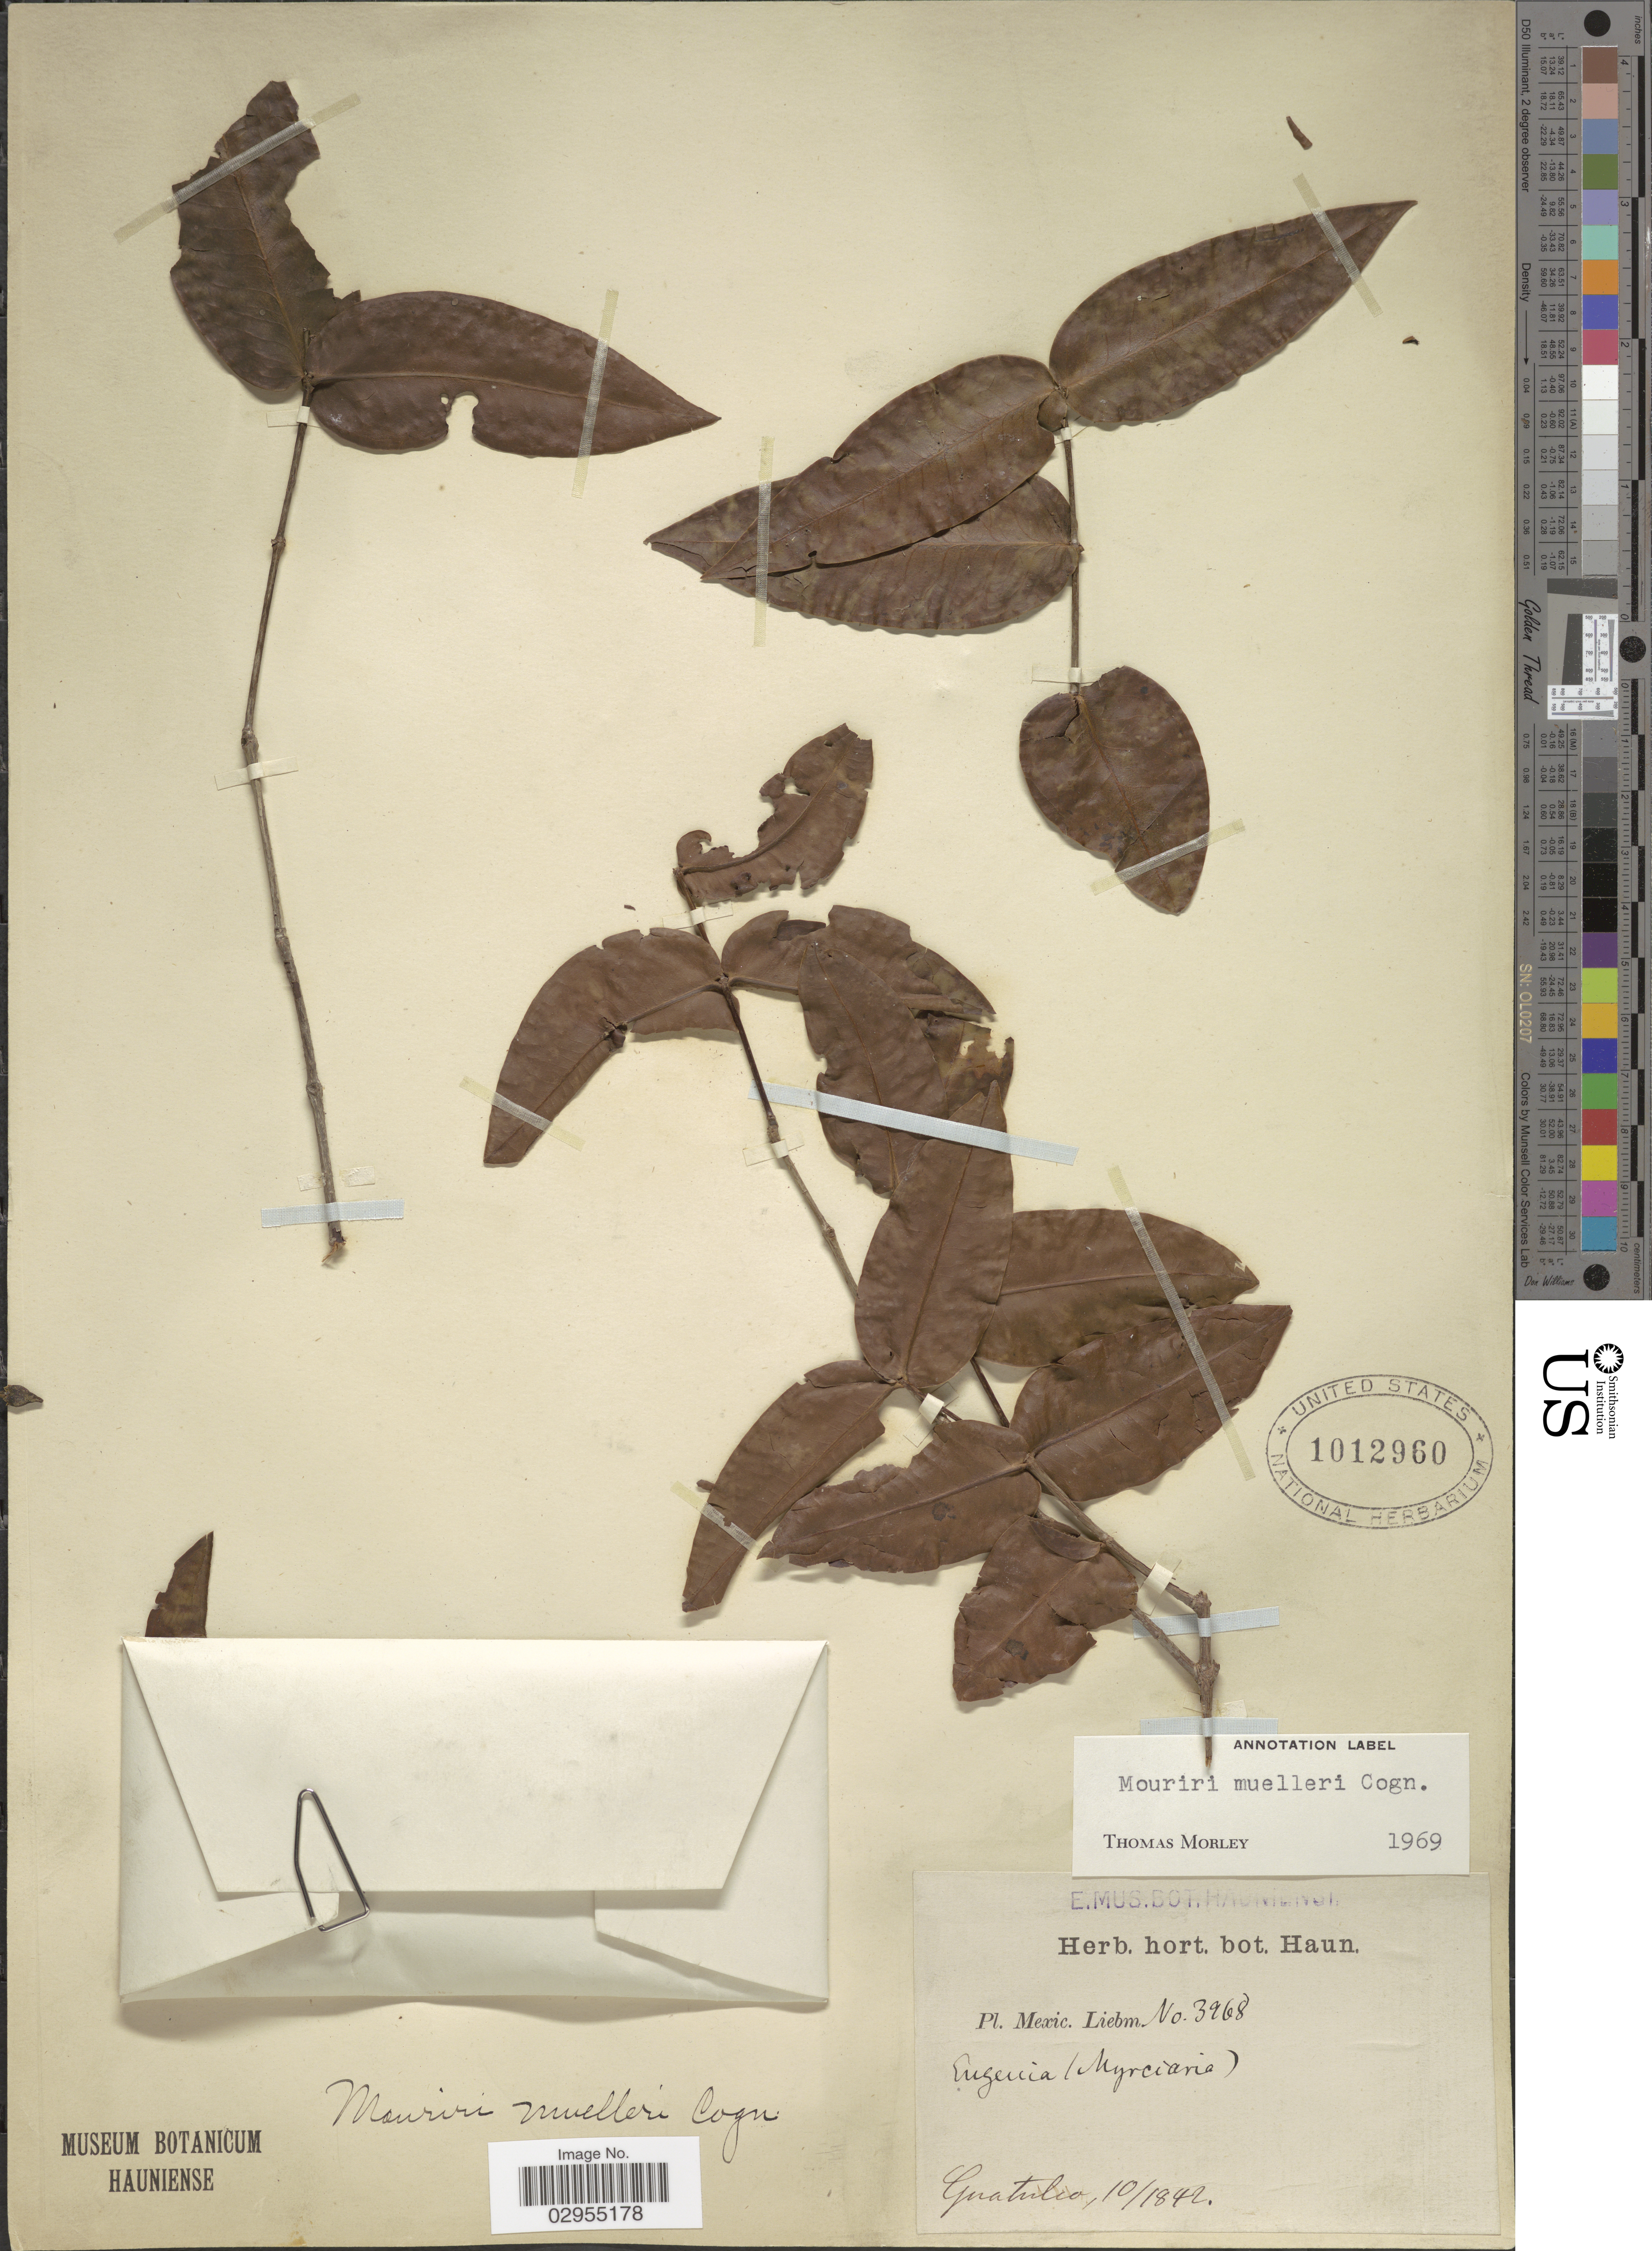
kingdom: Plantae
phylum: Tracheophyta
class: Magnoliopsida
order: Myrtales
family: Melastomataceae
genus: Mouriri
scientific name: Mouriri muelleri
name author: Cogn.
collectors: Liebmann, --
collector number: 3968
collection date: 1842-10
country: Mexico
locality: Guatulco.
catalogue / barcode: US 1012960